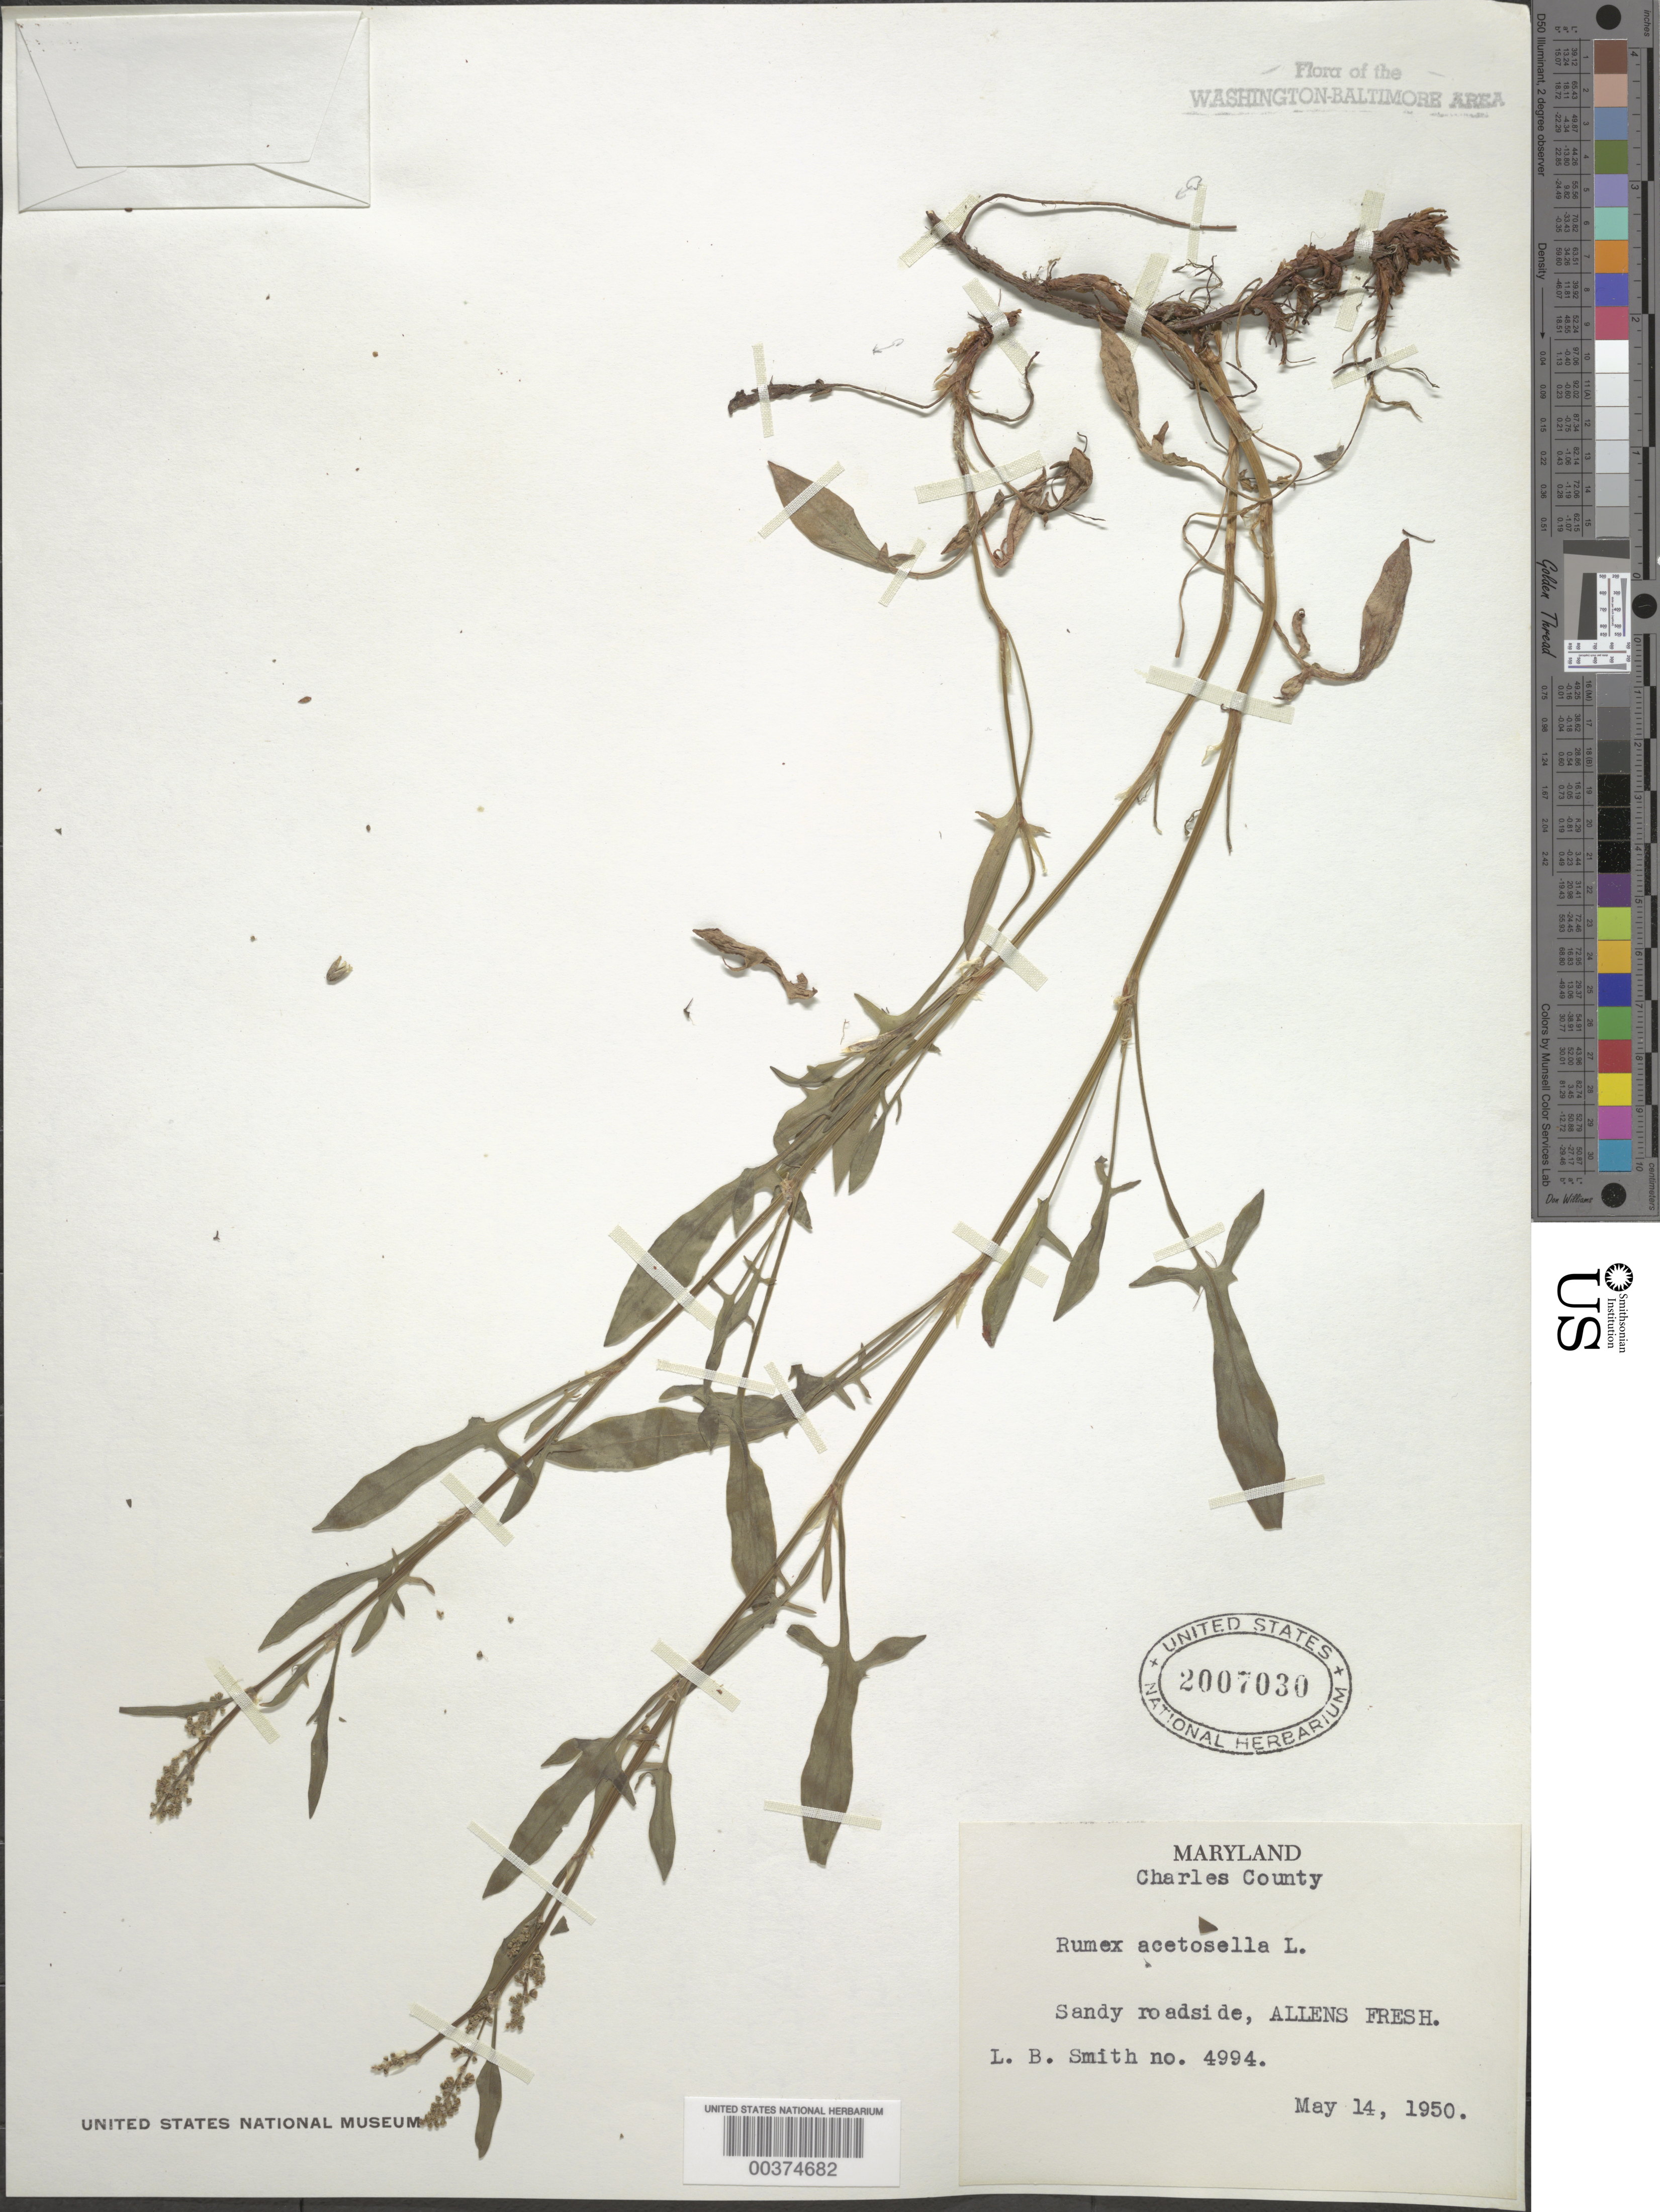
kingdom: Plantae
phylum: Tracheophyta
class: Magnoliopsida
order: Caryophyllales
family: Polygonaceae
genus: Rumex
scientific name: Rumex acetosella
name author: L.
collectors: L. Smith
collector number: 4994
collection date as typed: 14 May 1950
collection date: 1950-05-14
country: United States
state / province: Maryland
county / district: Charles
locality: Allens Fresh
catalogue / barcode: US 2007030